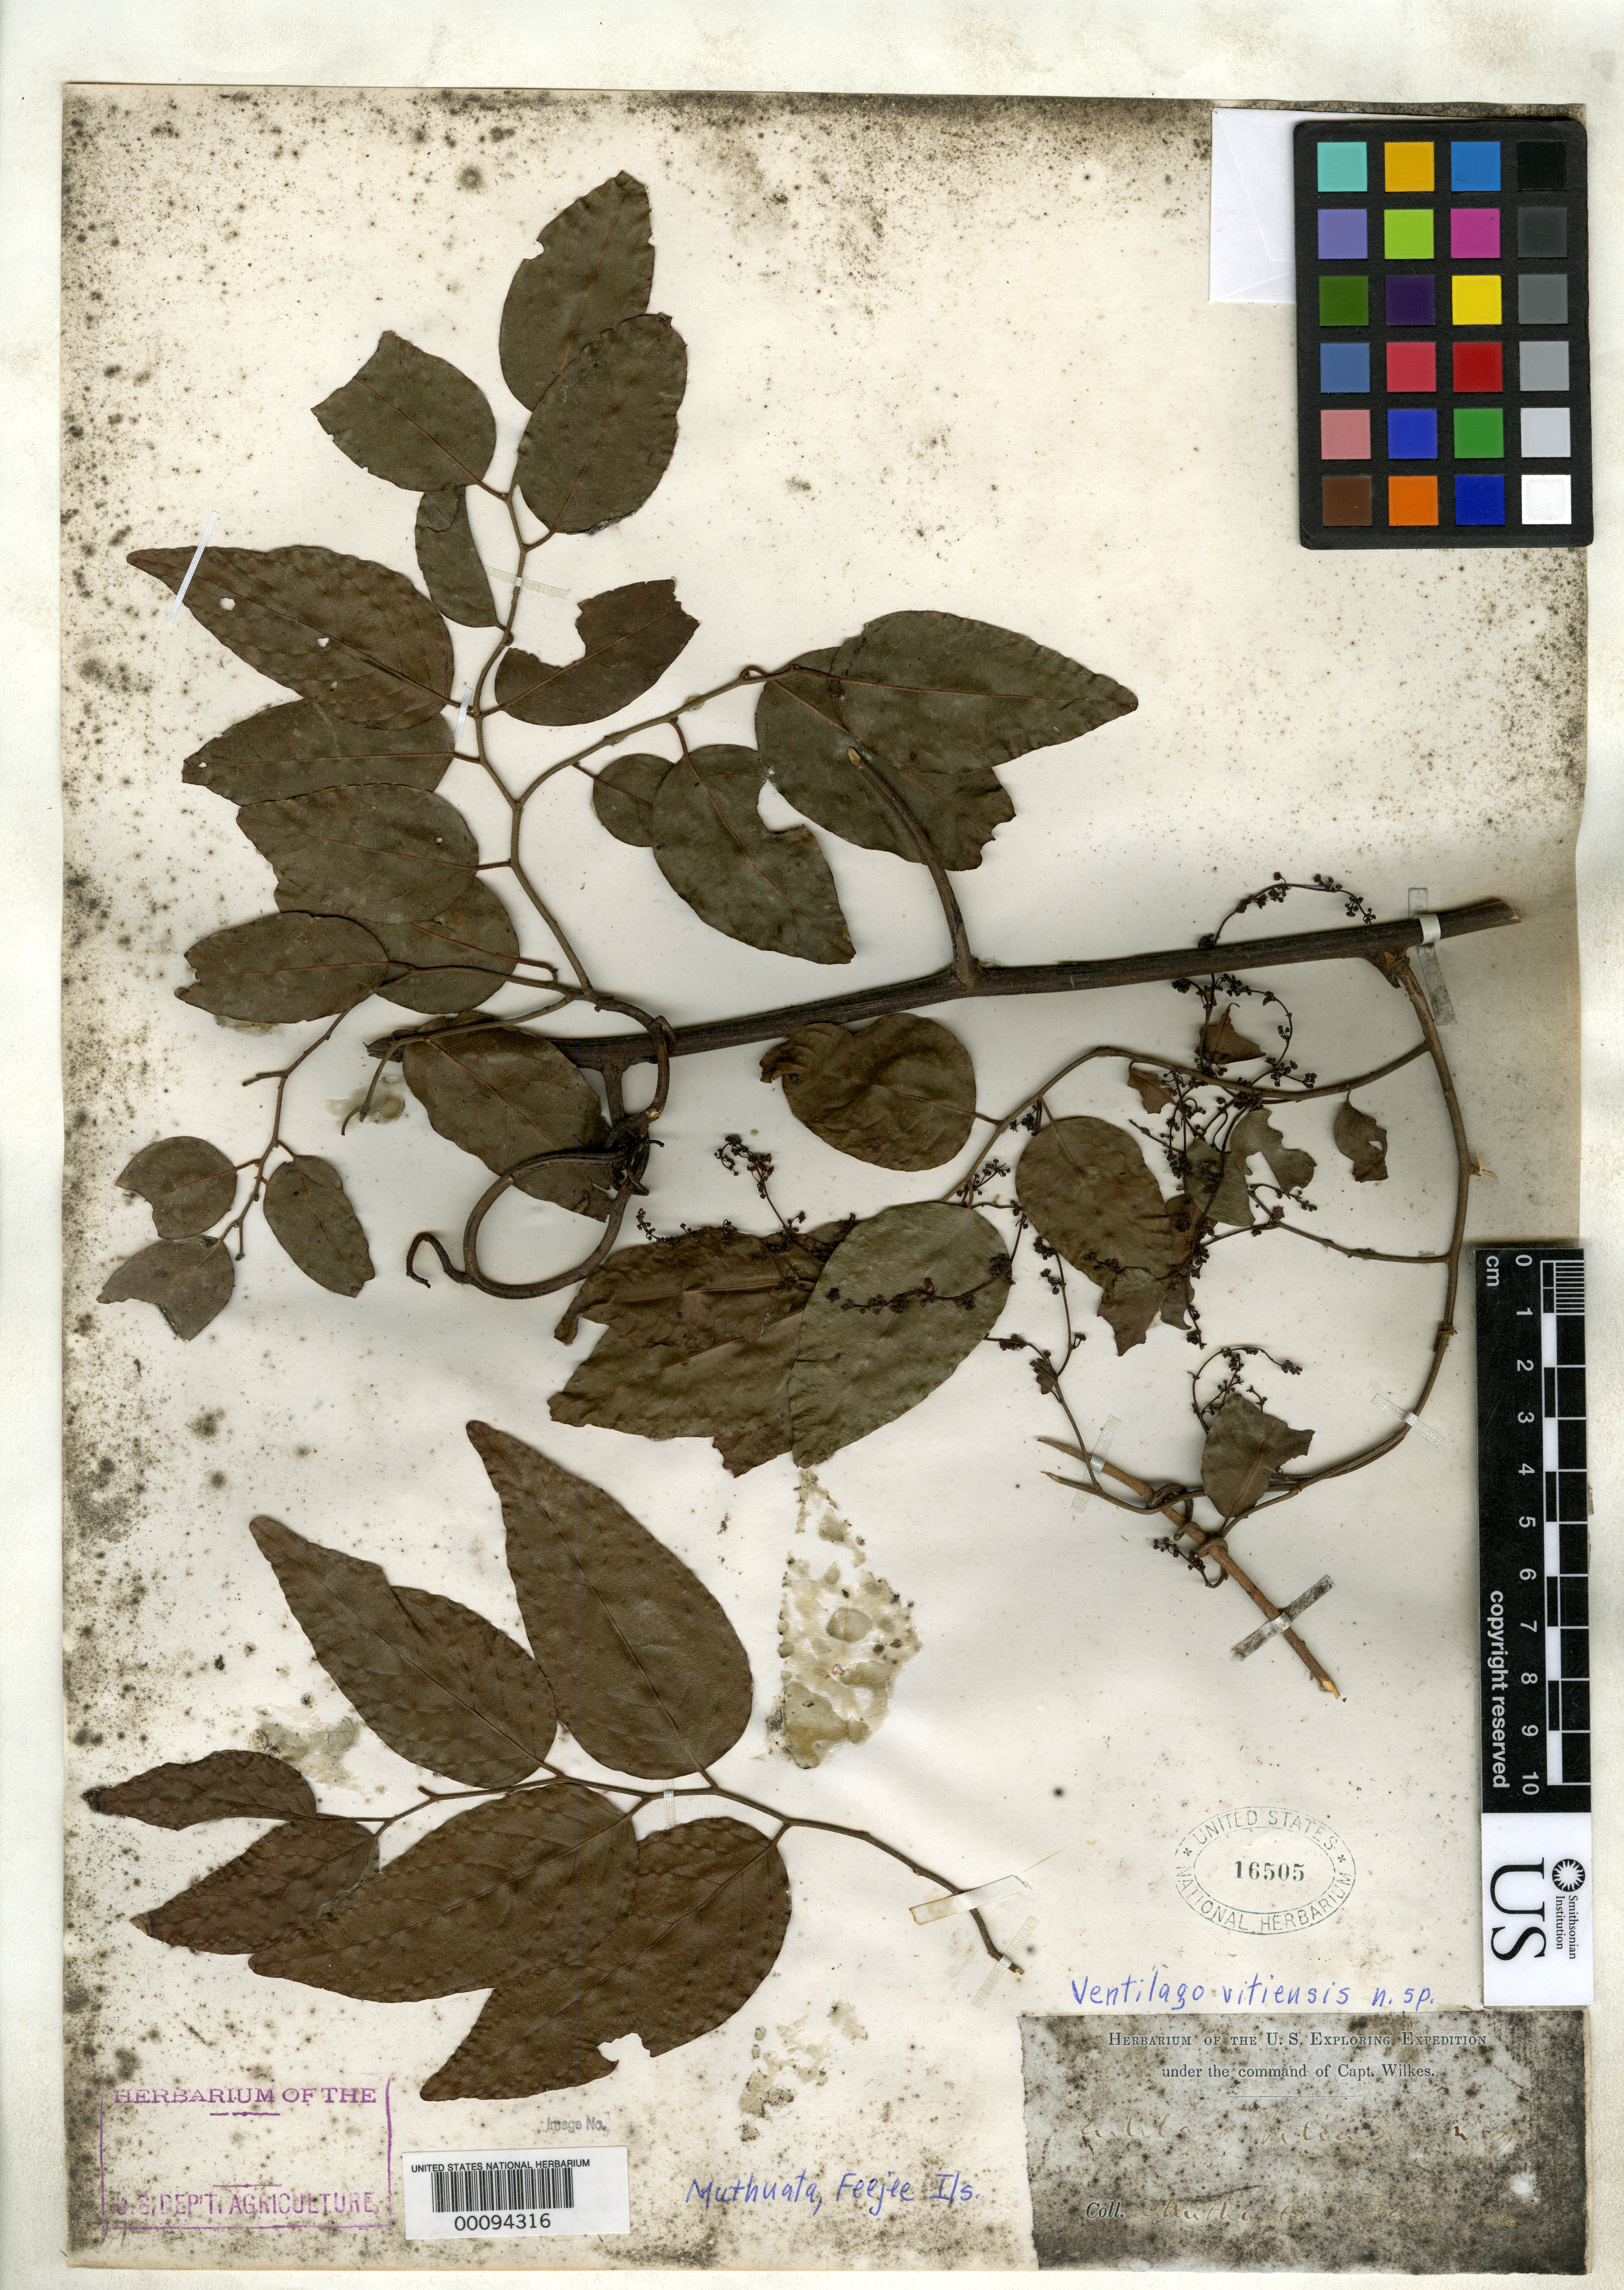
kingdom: Plantae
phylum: Tracheophyta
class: Magnoliopsida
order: Rosales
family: Rhamnaceae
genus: Ventilago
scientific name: Ventilago vitiensis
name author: A. Gray in Wilkes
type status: Type Collection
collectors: Wilkes Explor. Exped.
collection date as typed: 1838 to -- --- 1842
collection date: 1838/1842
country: Fiji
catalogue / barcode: US 16505